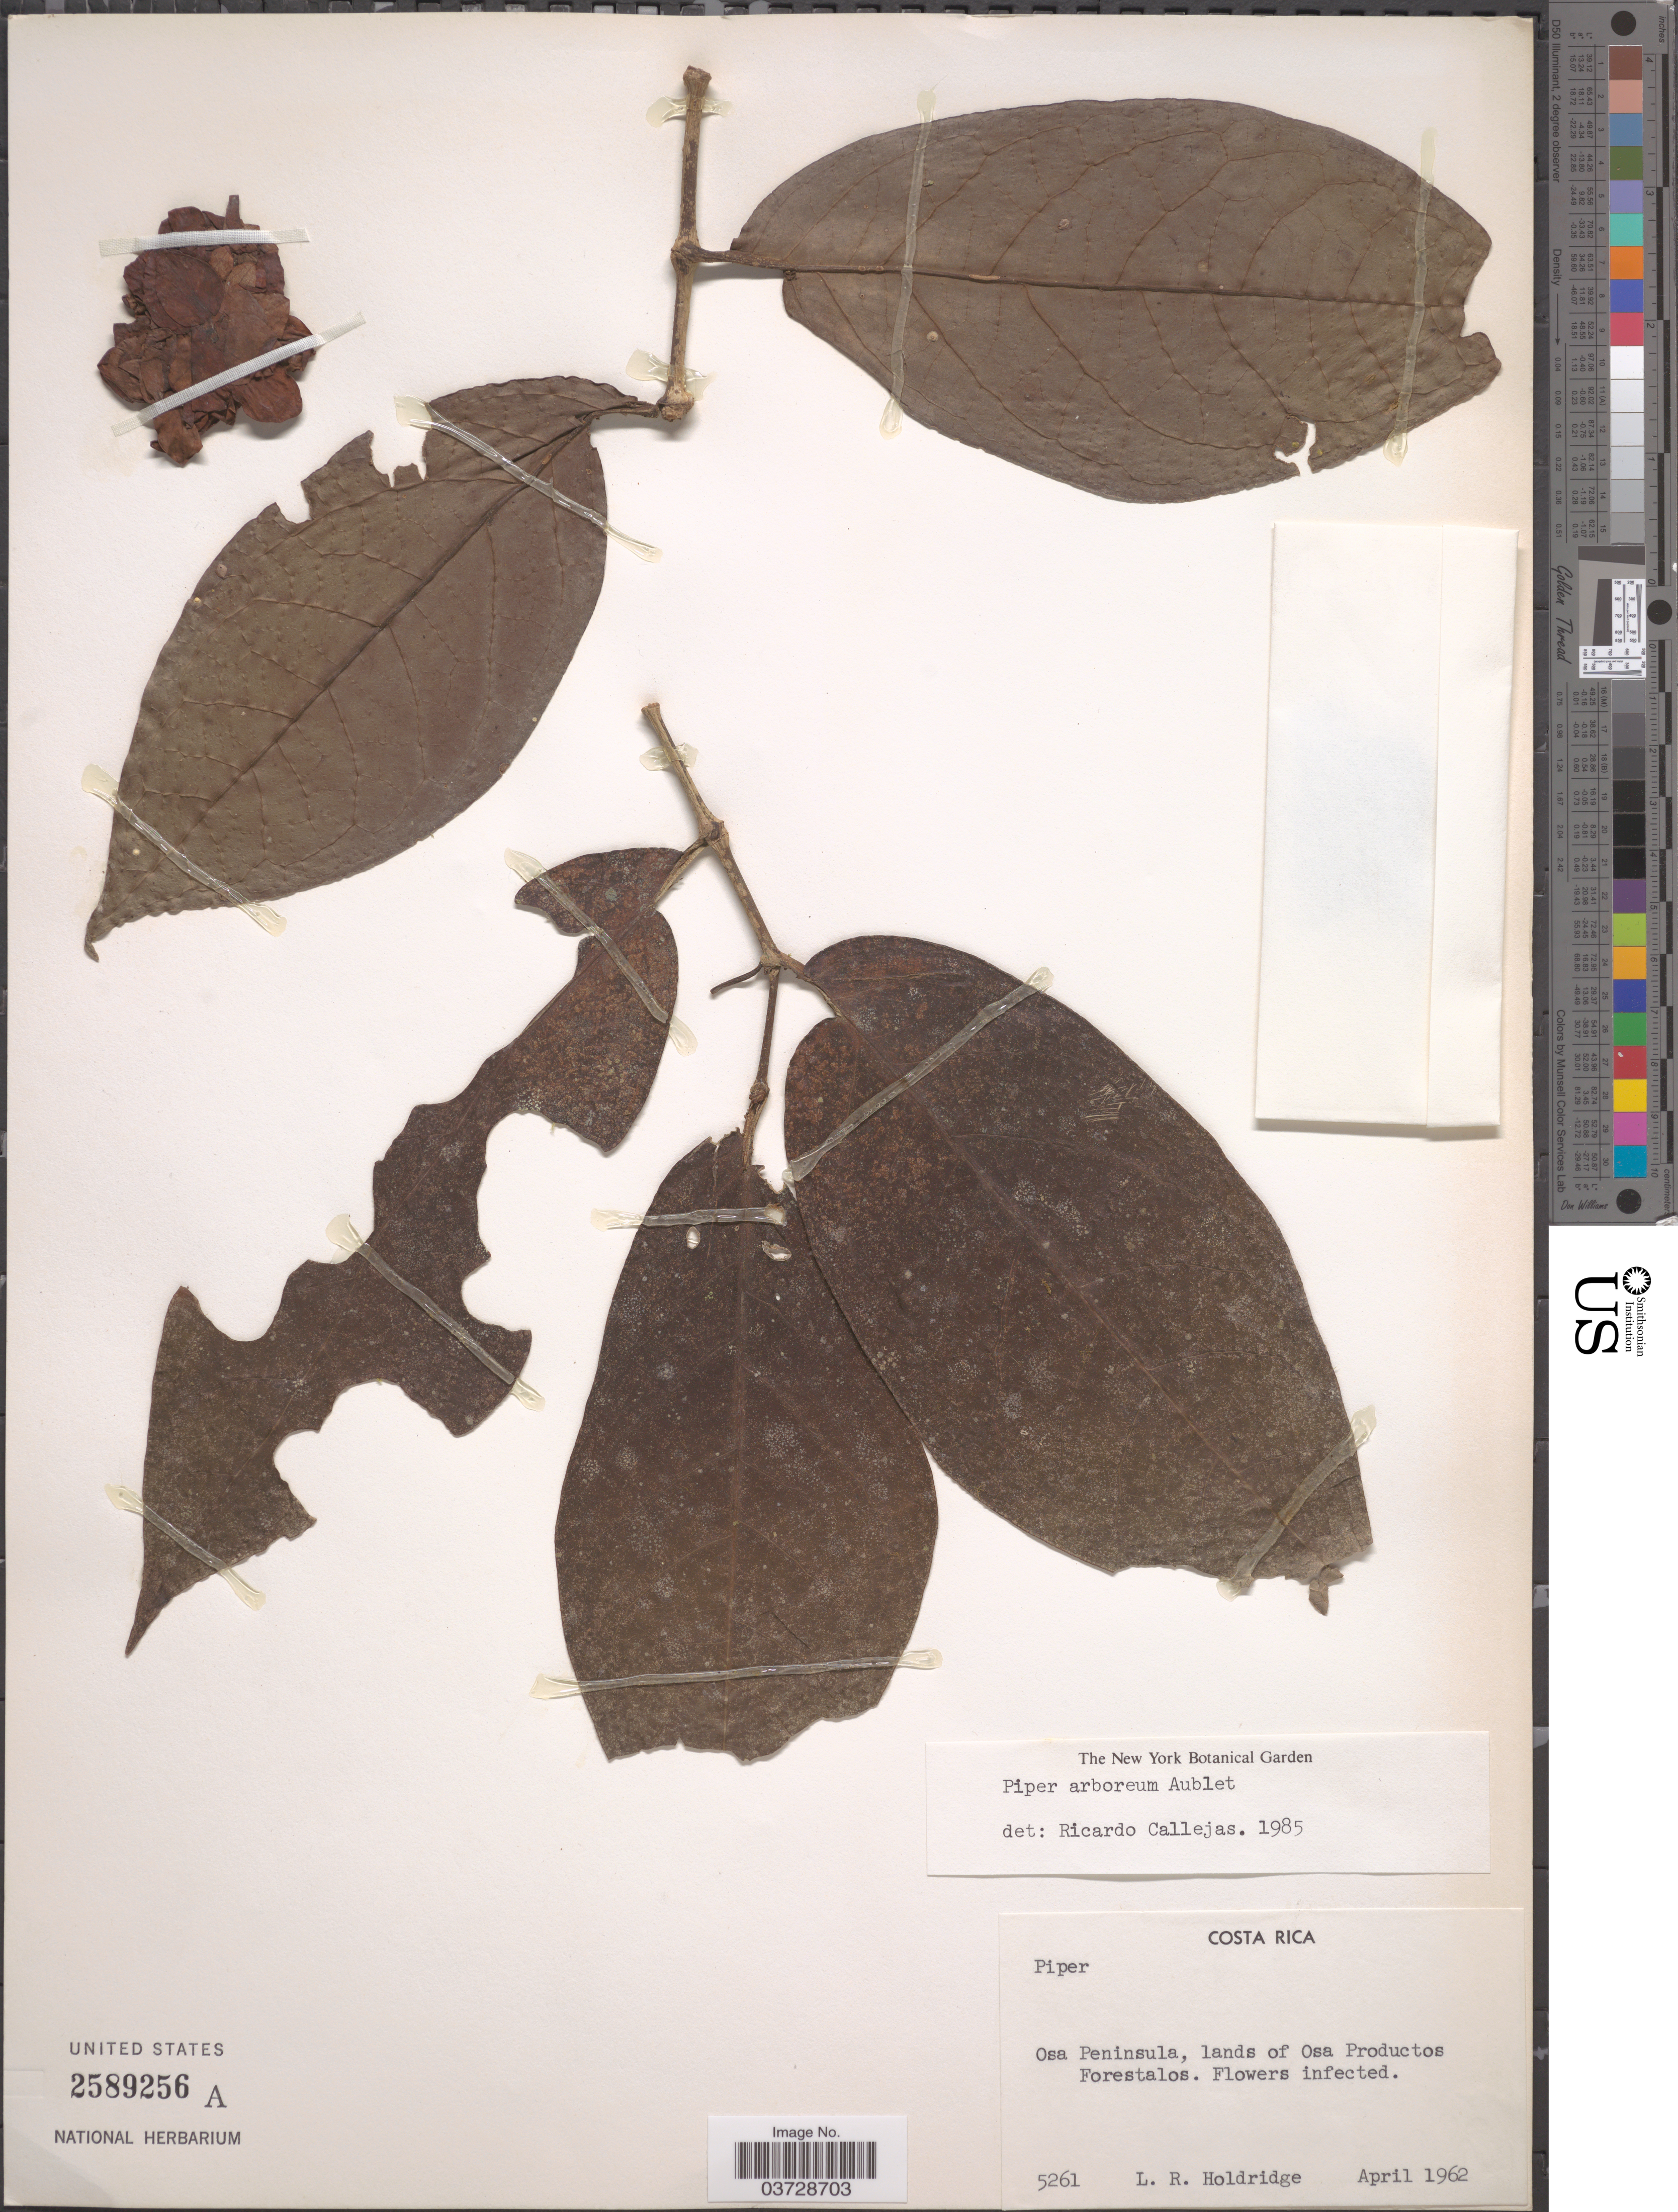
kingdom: Plantae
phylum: Tracheophyta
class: Magnoliopsida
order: Piperales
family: Piperaceae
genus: Piper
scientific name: Piper arboreum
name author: Aubl.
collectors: L. Holdridge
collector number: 5261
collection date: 1962-04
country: Costa Rica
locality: Osa Peninsula, lands of Osa Productos Forestalos.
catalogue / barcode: US 2589256A